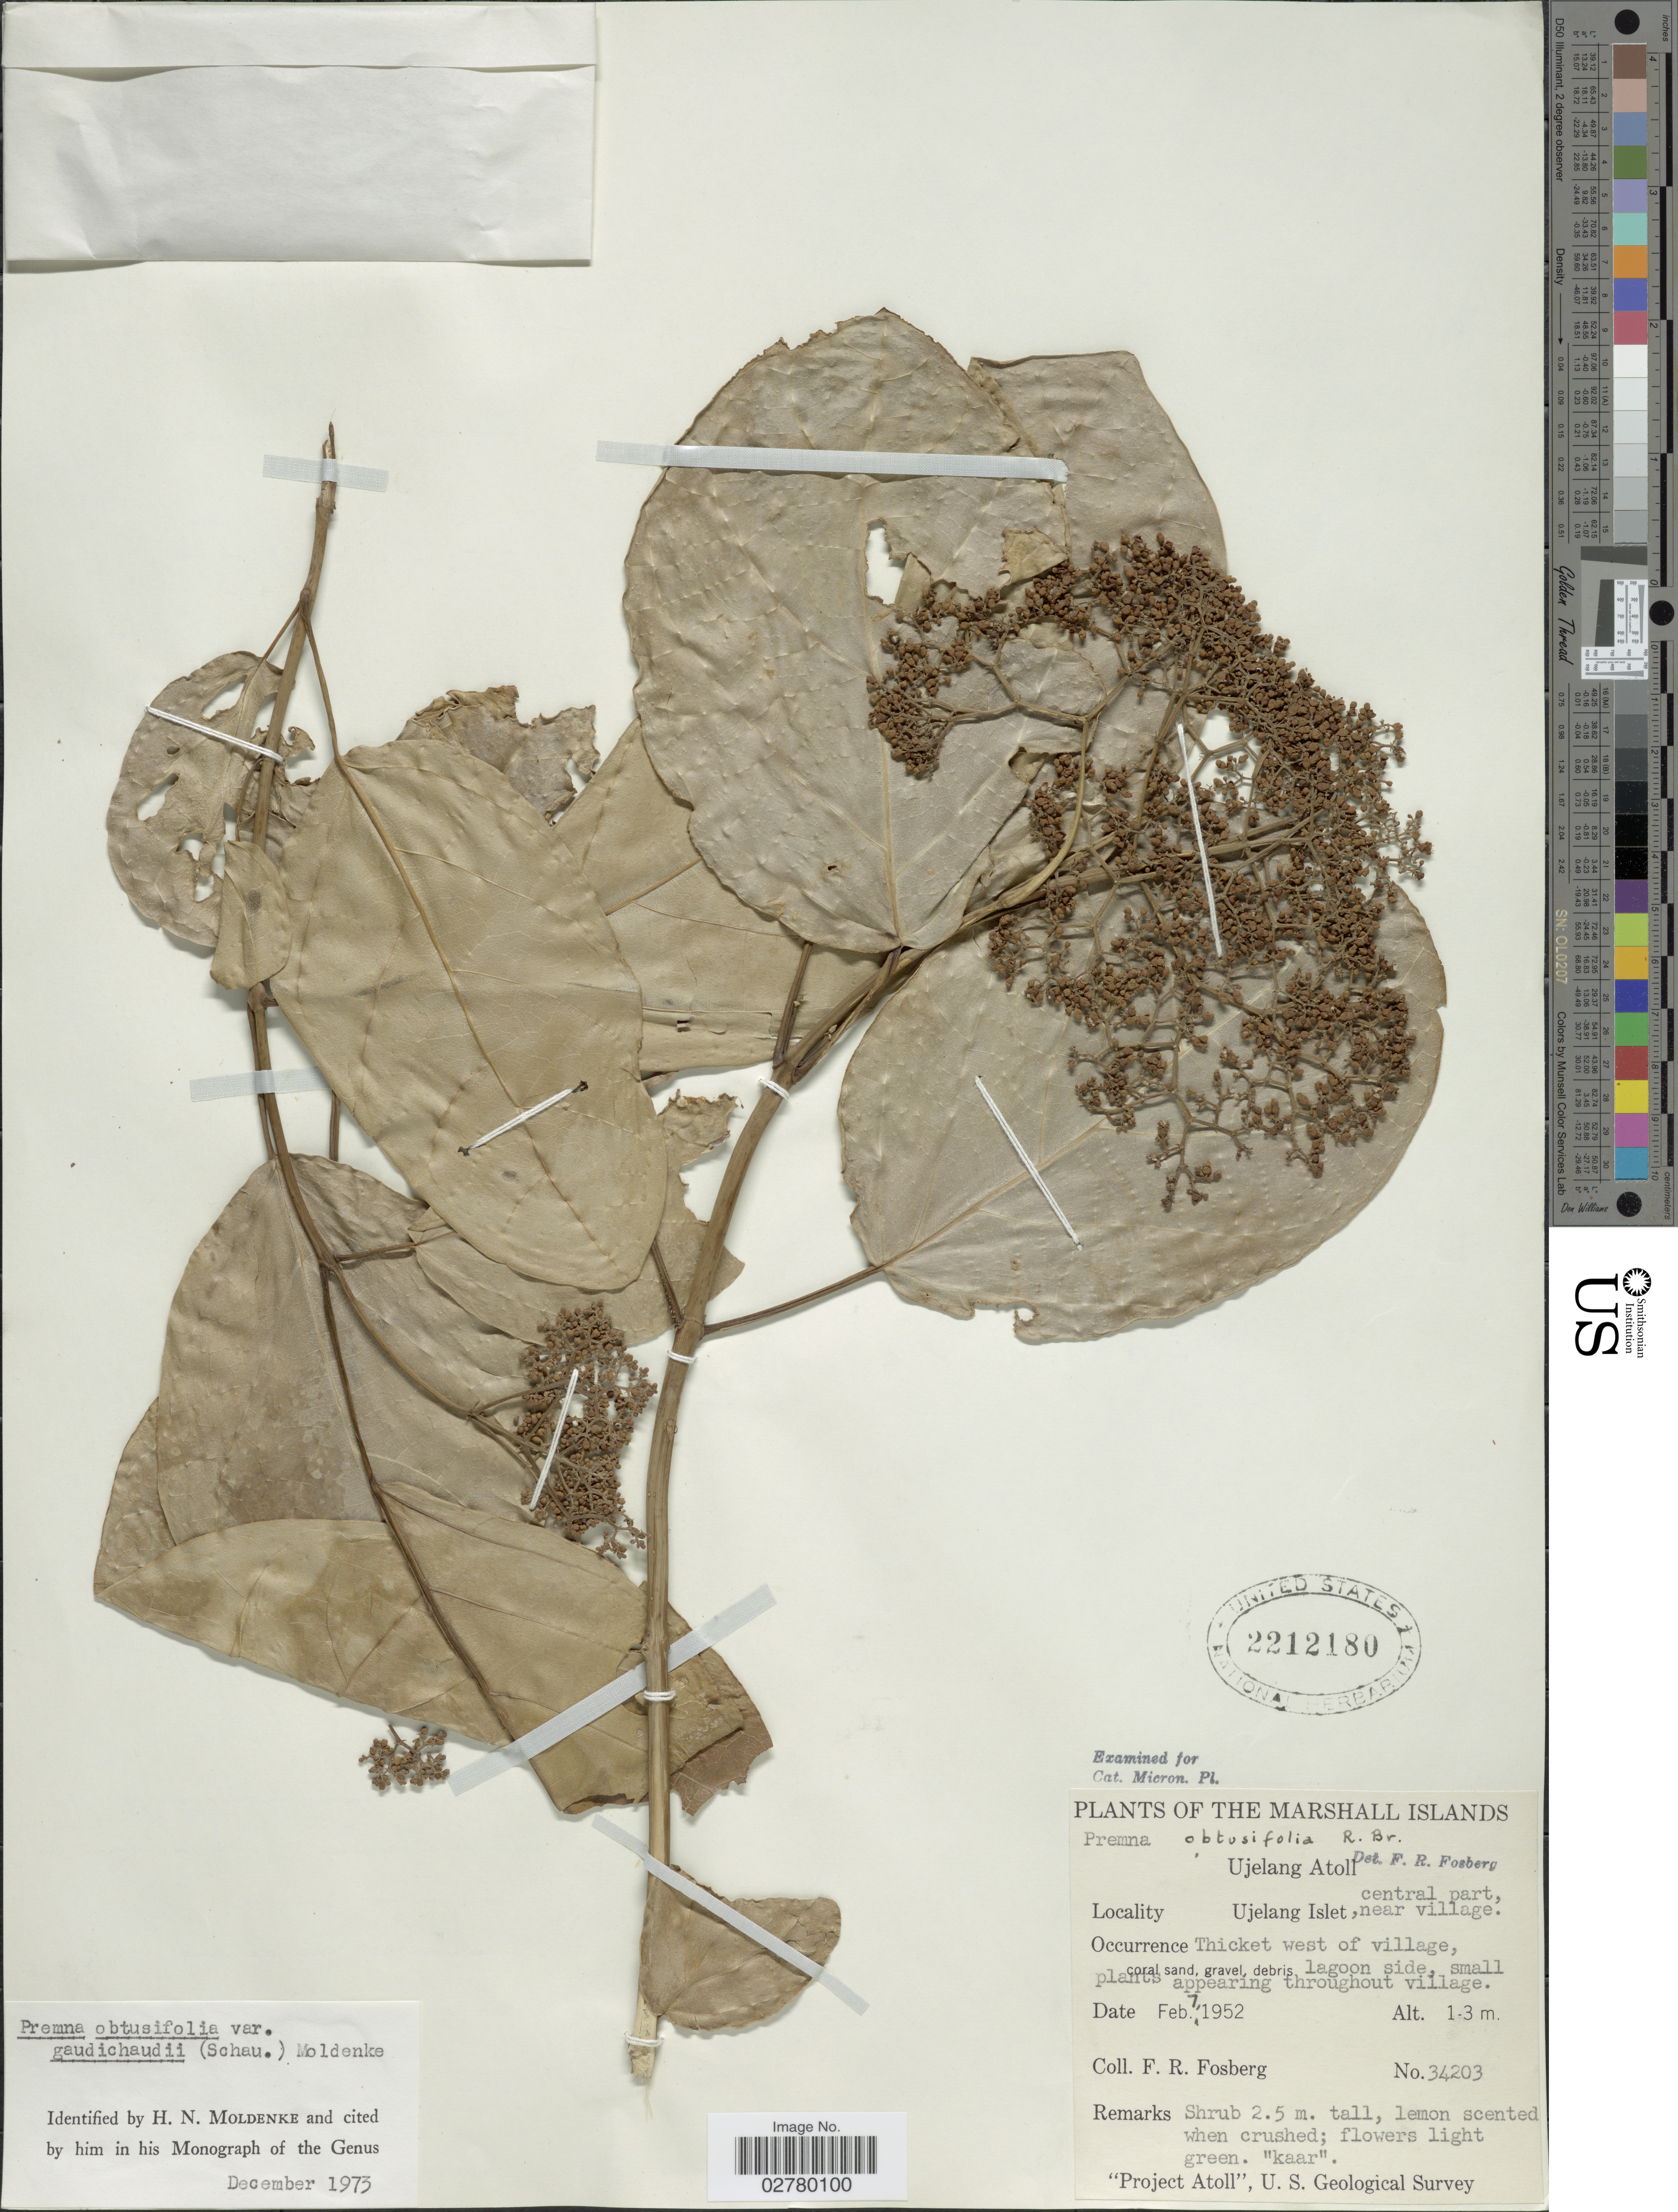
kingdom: Plantae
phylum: Tracheophyta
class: Magnoliopsida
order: Lamiales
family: Lamiaceae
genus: Premna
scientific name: Premna obtusifolia var. gaudichaudii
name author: (Schauer) Moldenke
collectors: F. R. Fosberg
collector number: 34203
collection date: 1952-02-07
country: Marshall Islands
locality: Ujelang Atoll, Ujelang Islet, central part, near village.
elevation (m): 1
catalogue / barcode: US 2212180